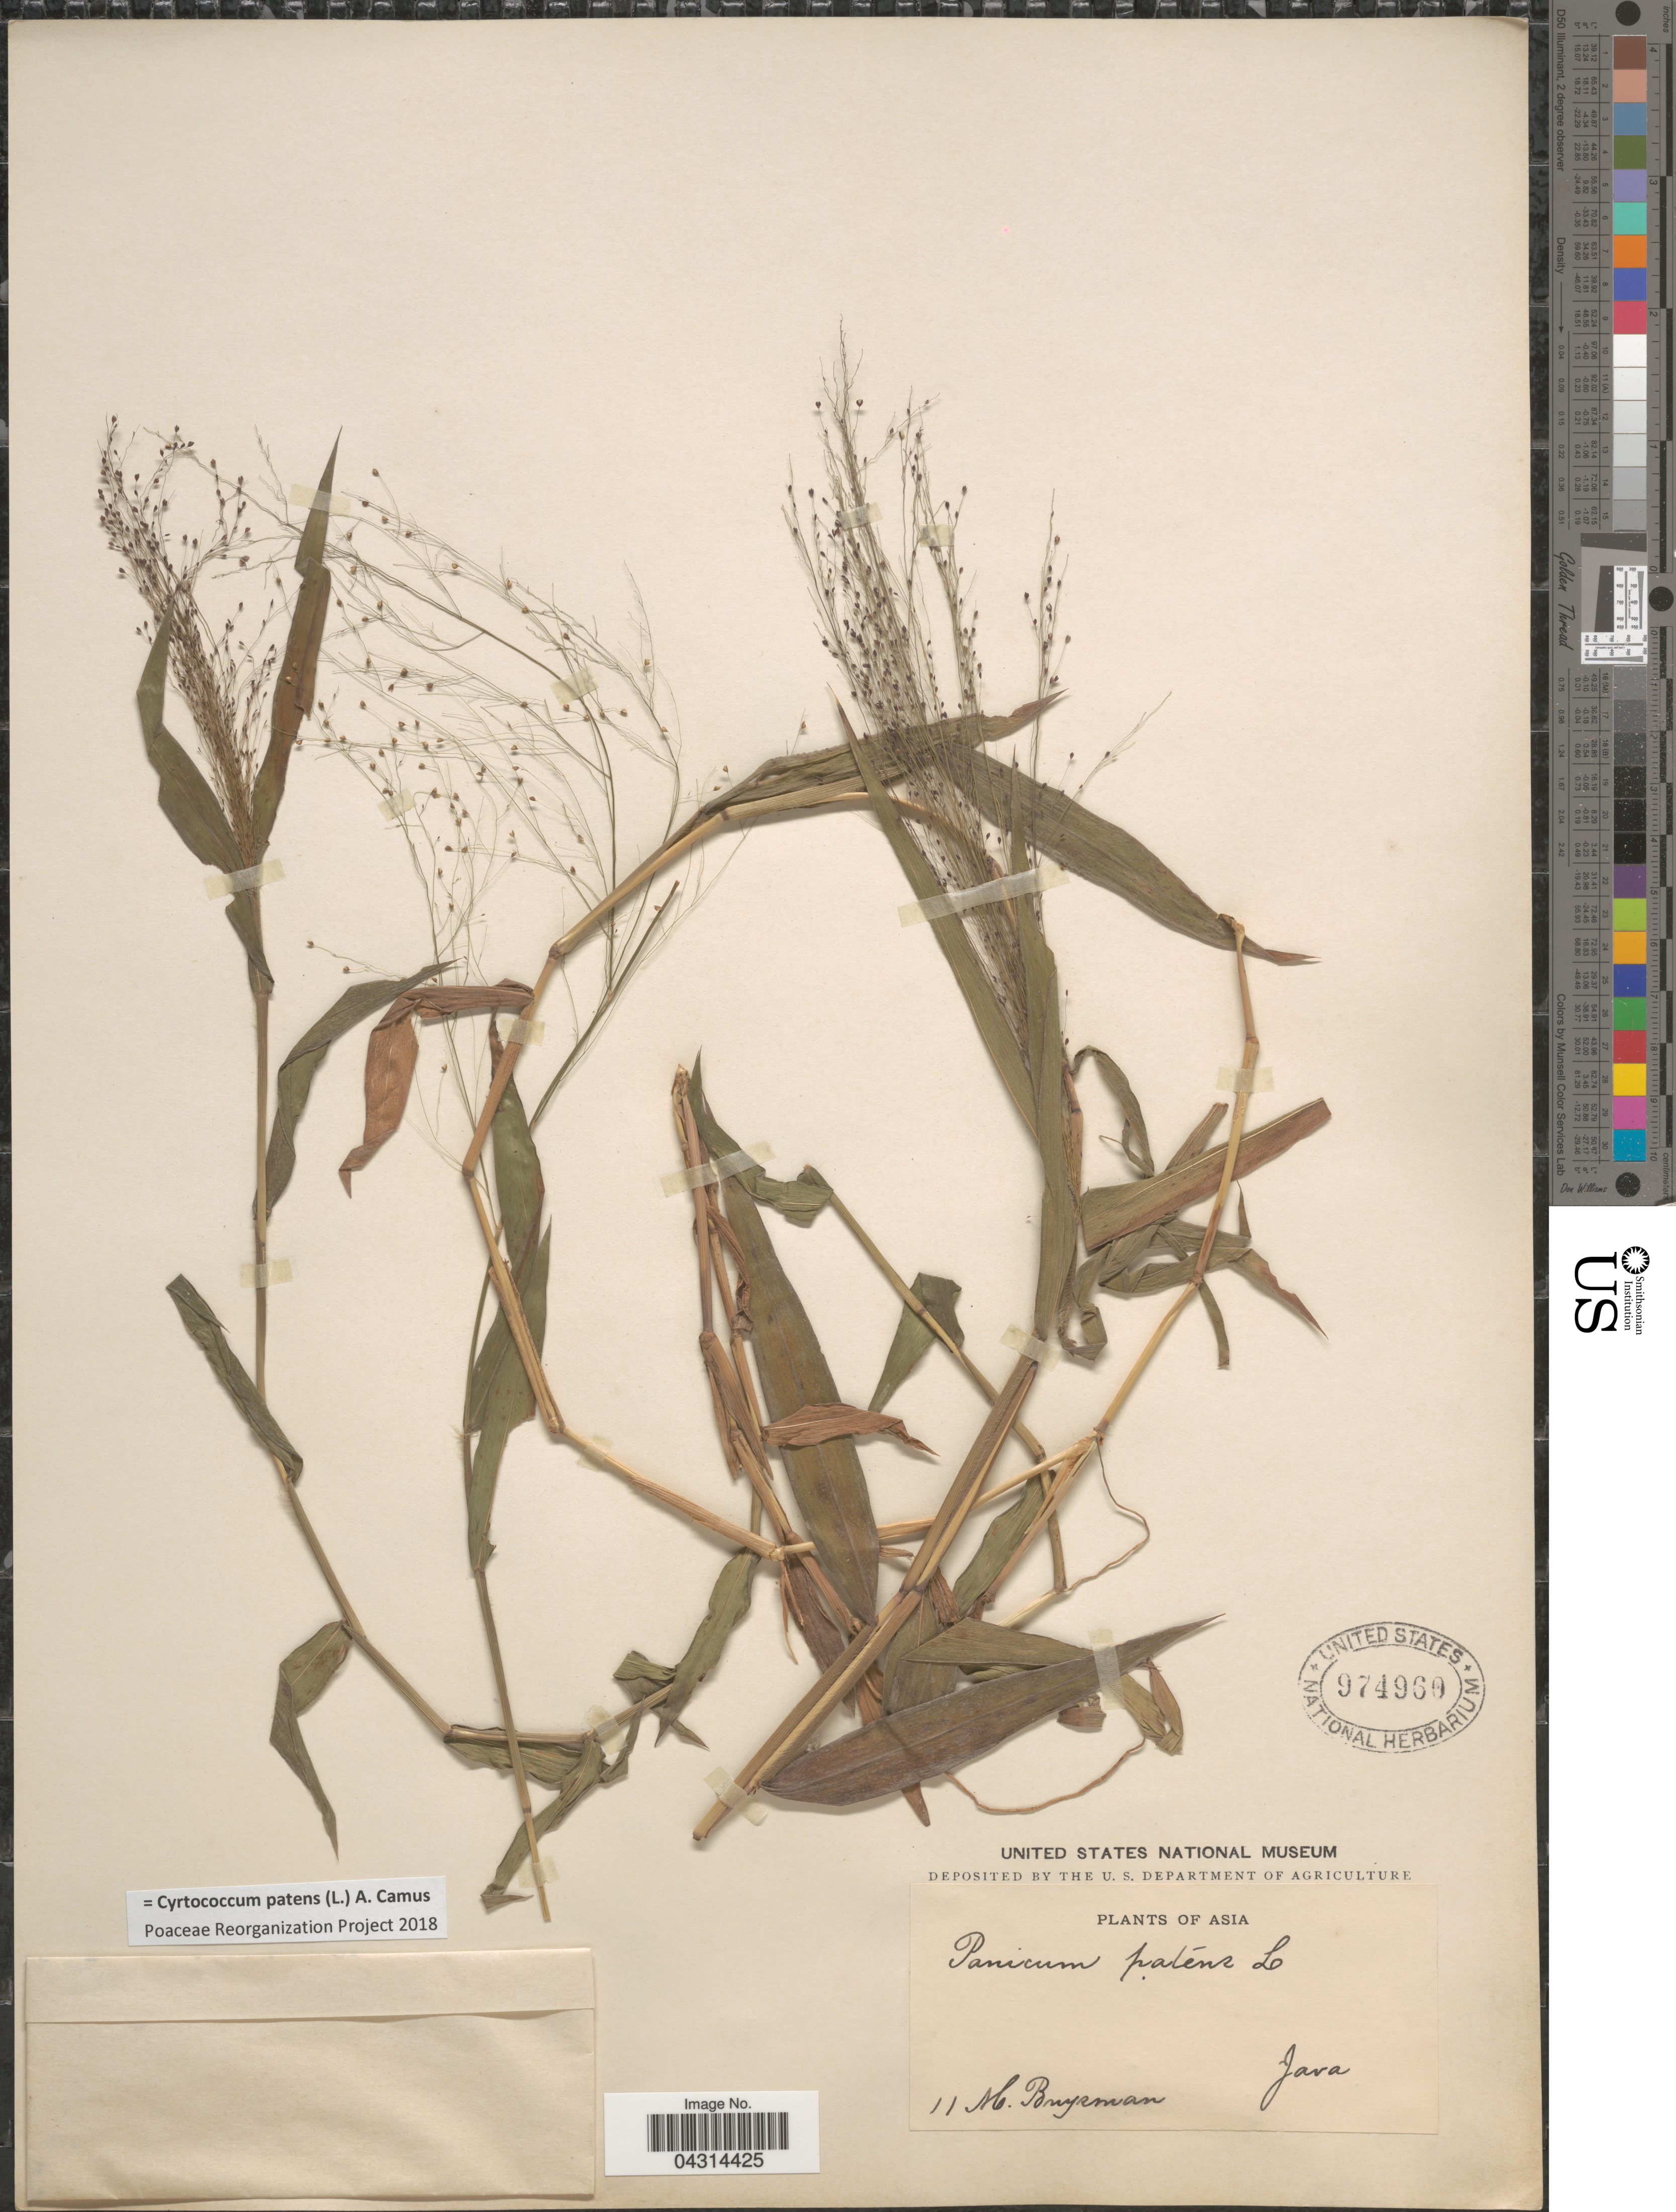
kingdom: Plantae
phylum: Tracheophyta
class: Liliopsida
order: Poales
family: Poaceae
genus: Cyrtococcum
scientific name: Cyrtococcum patens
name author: (L.) A. Camus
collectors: M. Buysman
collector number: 11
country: Indonesia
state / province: Java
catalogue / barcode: US 974960